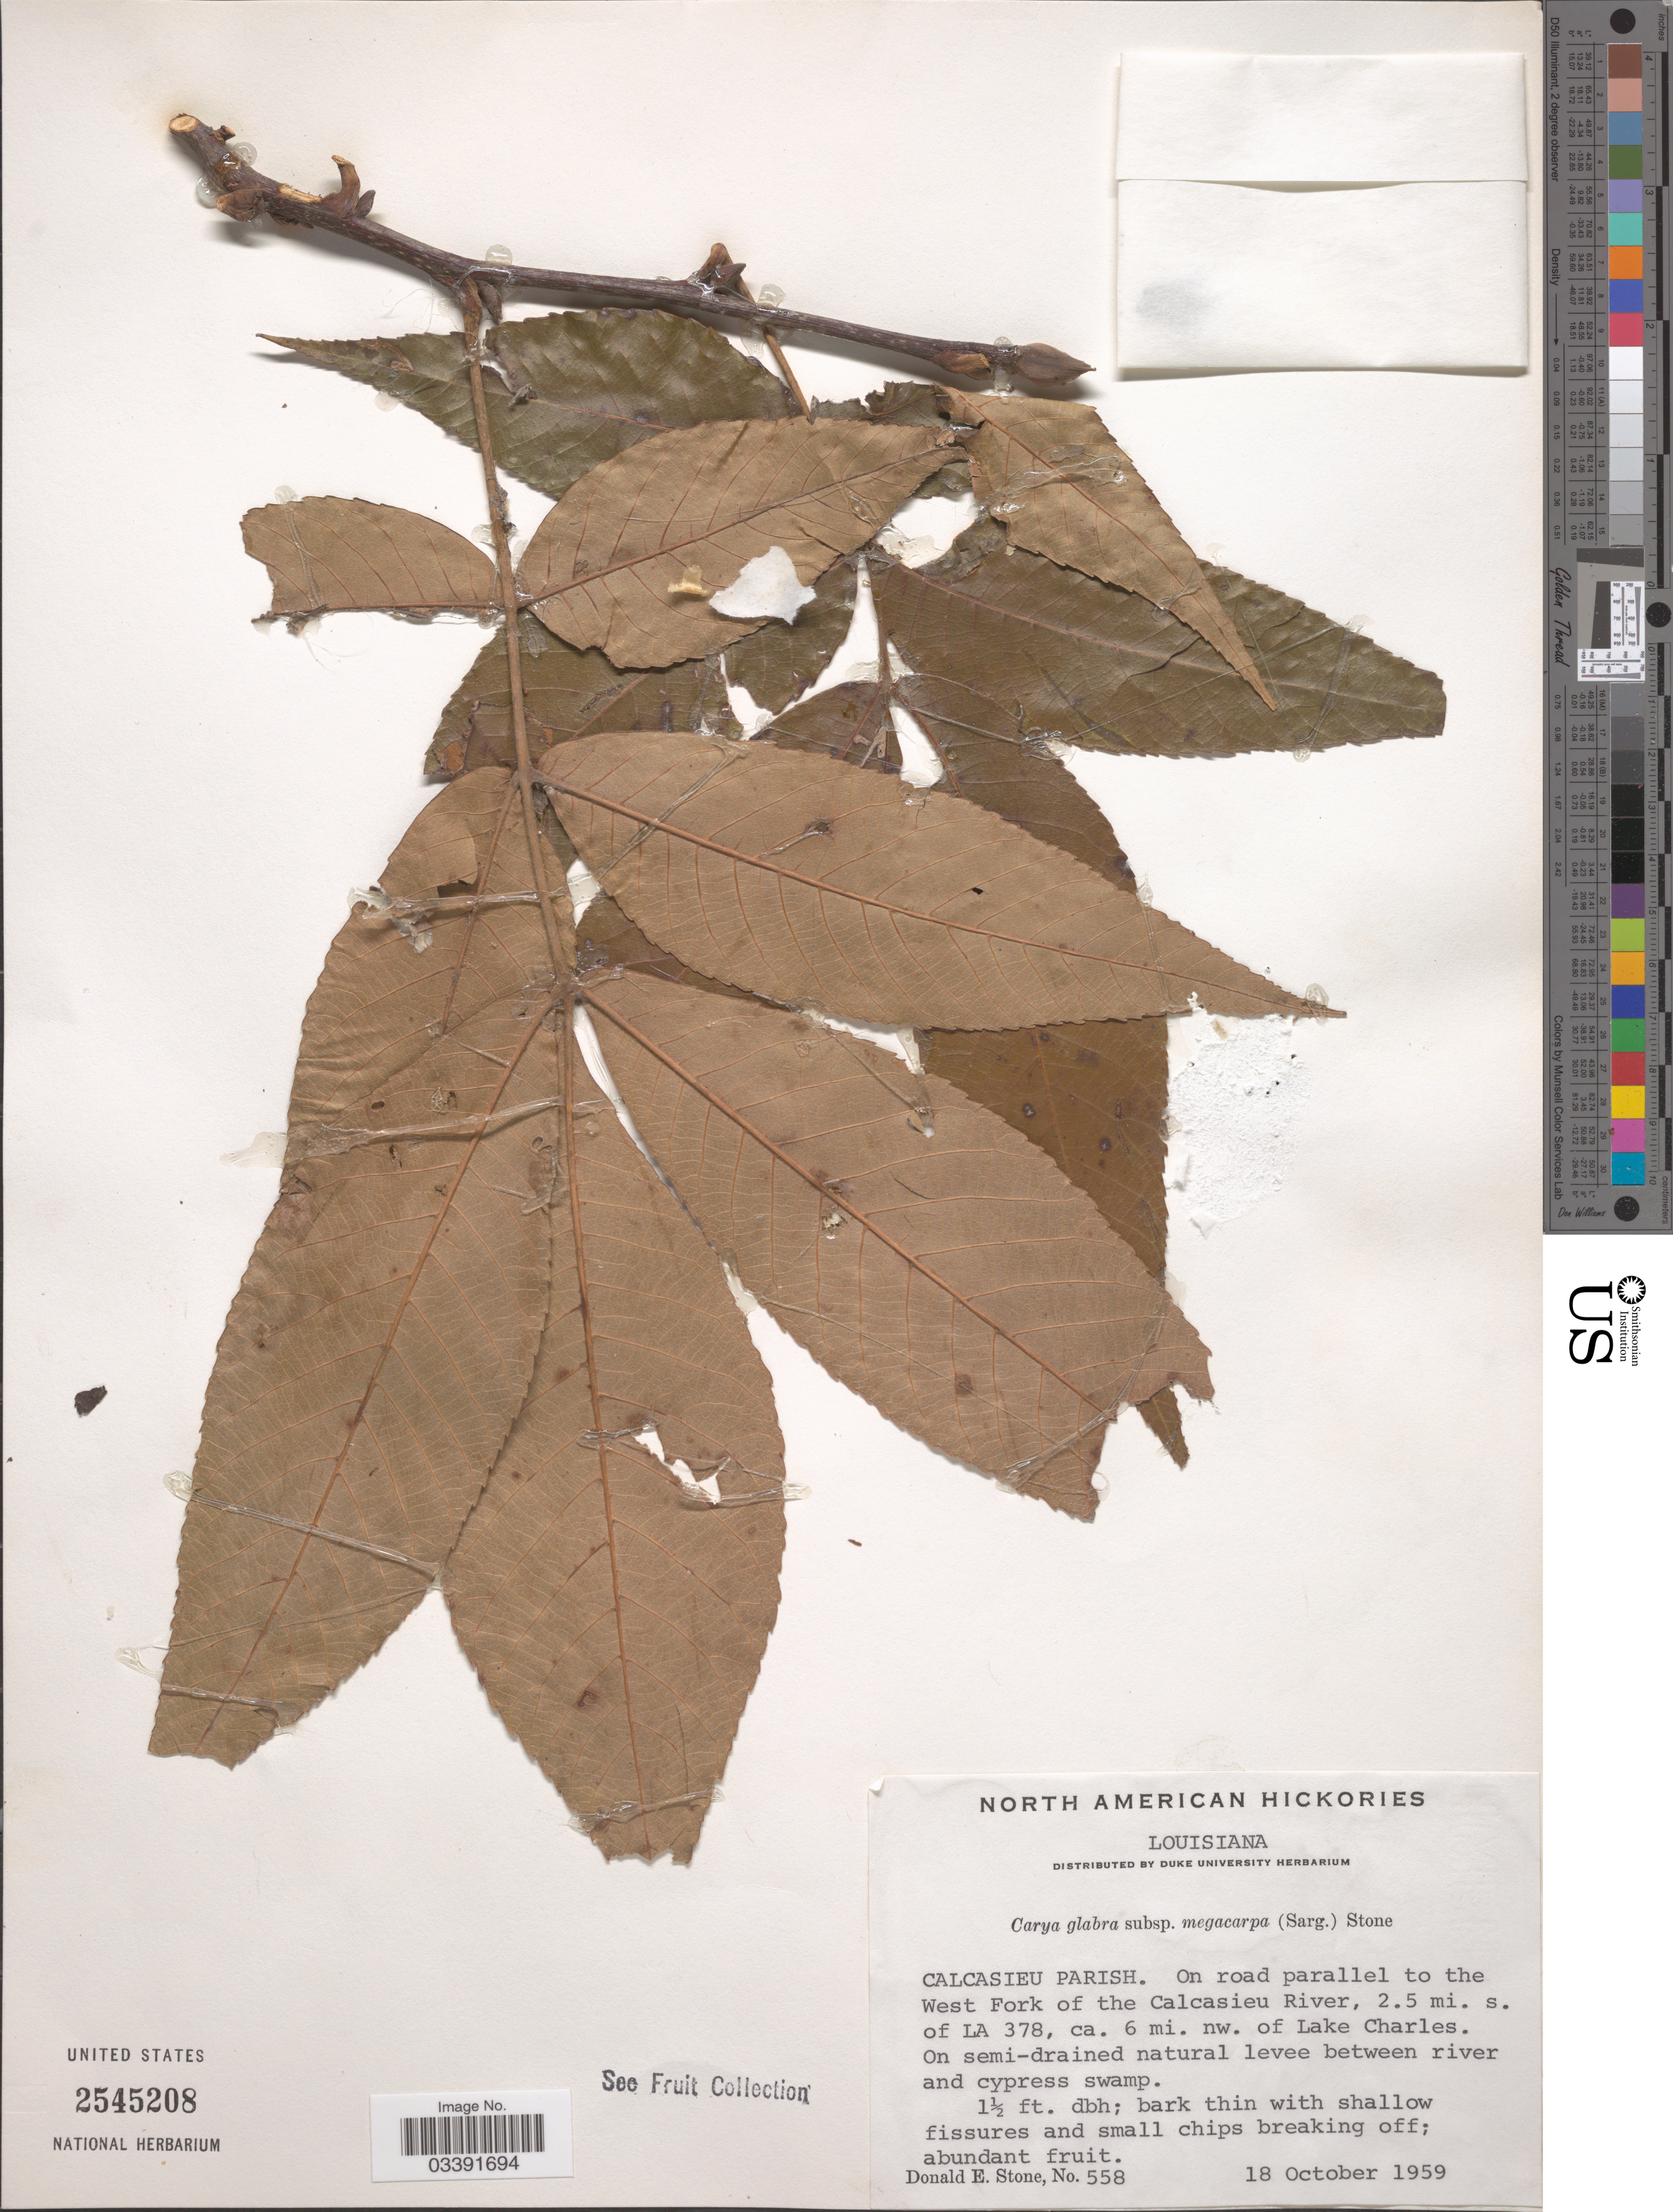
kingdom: Plantae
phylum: Tracheophyta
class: Magnoliopsida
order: Fagales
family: Juglandaceae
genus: Carya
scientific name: Carya glabra var. megacarpa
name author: (Sarg.) Sarg.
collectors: D. Stone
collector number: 558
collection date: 1959-10-18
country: United States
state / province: Louisiana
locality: Calcasieu Parish. On road parallel to the West Fork of the Calcasieu River, 2.5 mi. s. of LA 378, ca. 6 mi. nw. of Lake Charles.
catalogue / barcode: US 2545208